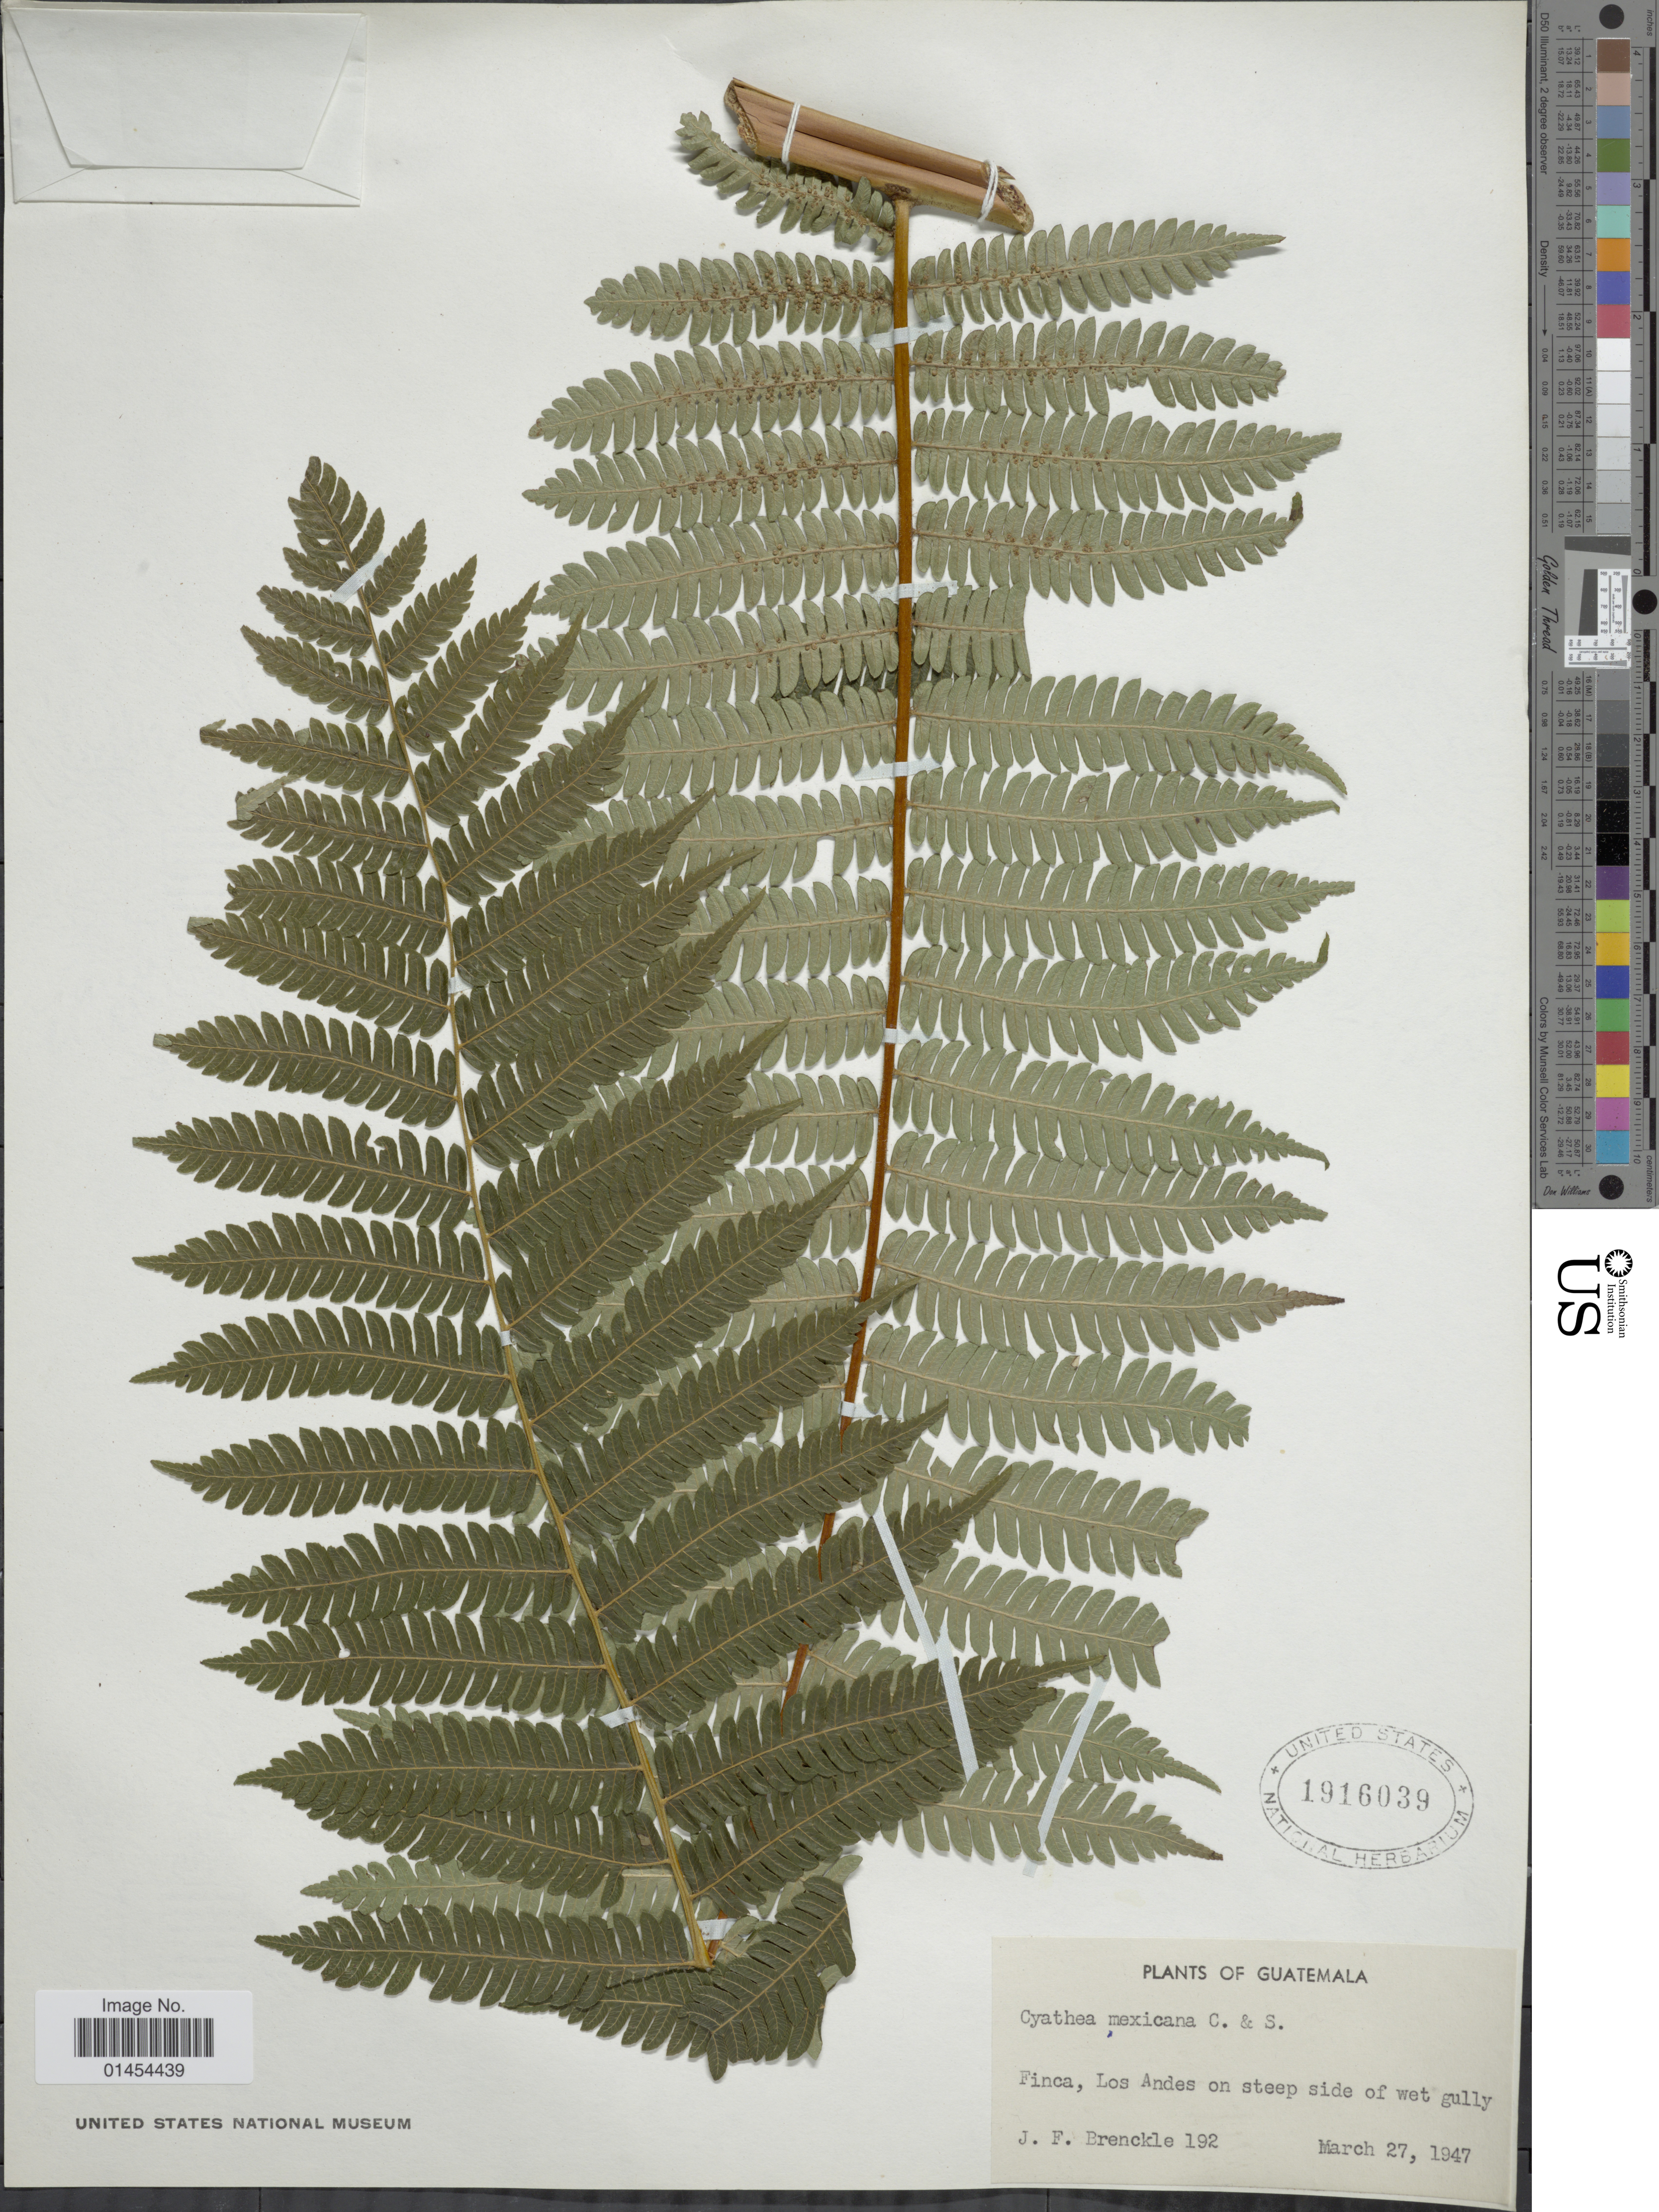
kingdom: Plantae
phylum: Tracheophyta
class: Polypodiopsida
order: Cyatheales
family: Cyatheaceae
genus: Alsophila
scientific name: Alsophila firma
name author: (Baker) D.S. Conant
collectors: J. Brenckle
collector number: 192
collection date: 1947-03-27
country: Guatemala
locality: Finca, Los Andes on steep side of wet gully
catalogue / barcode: US 1916039